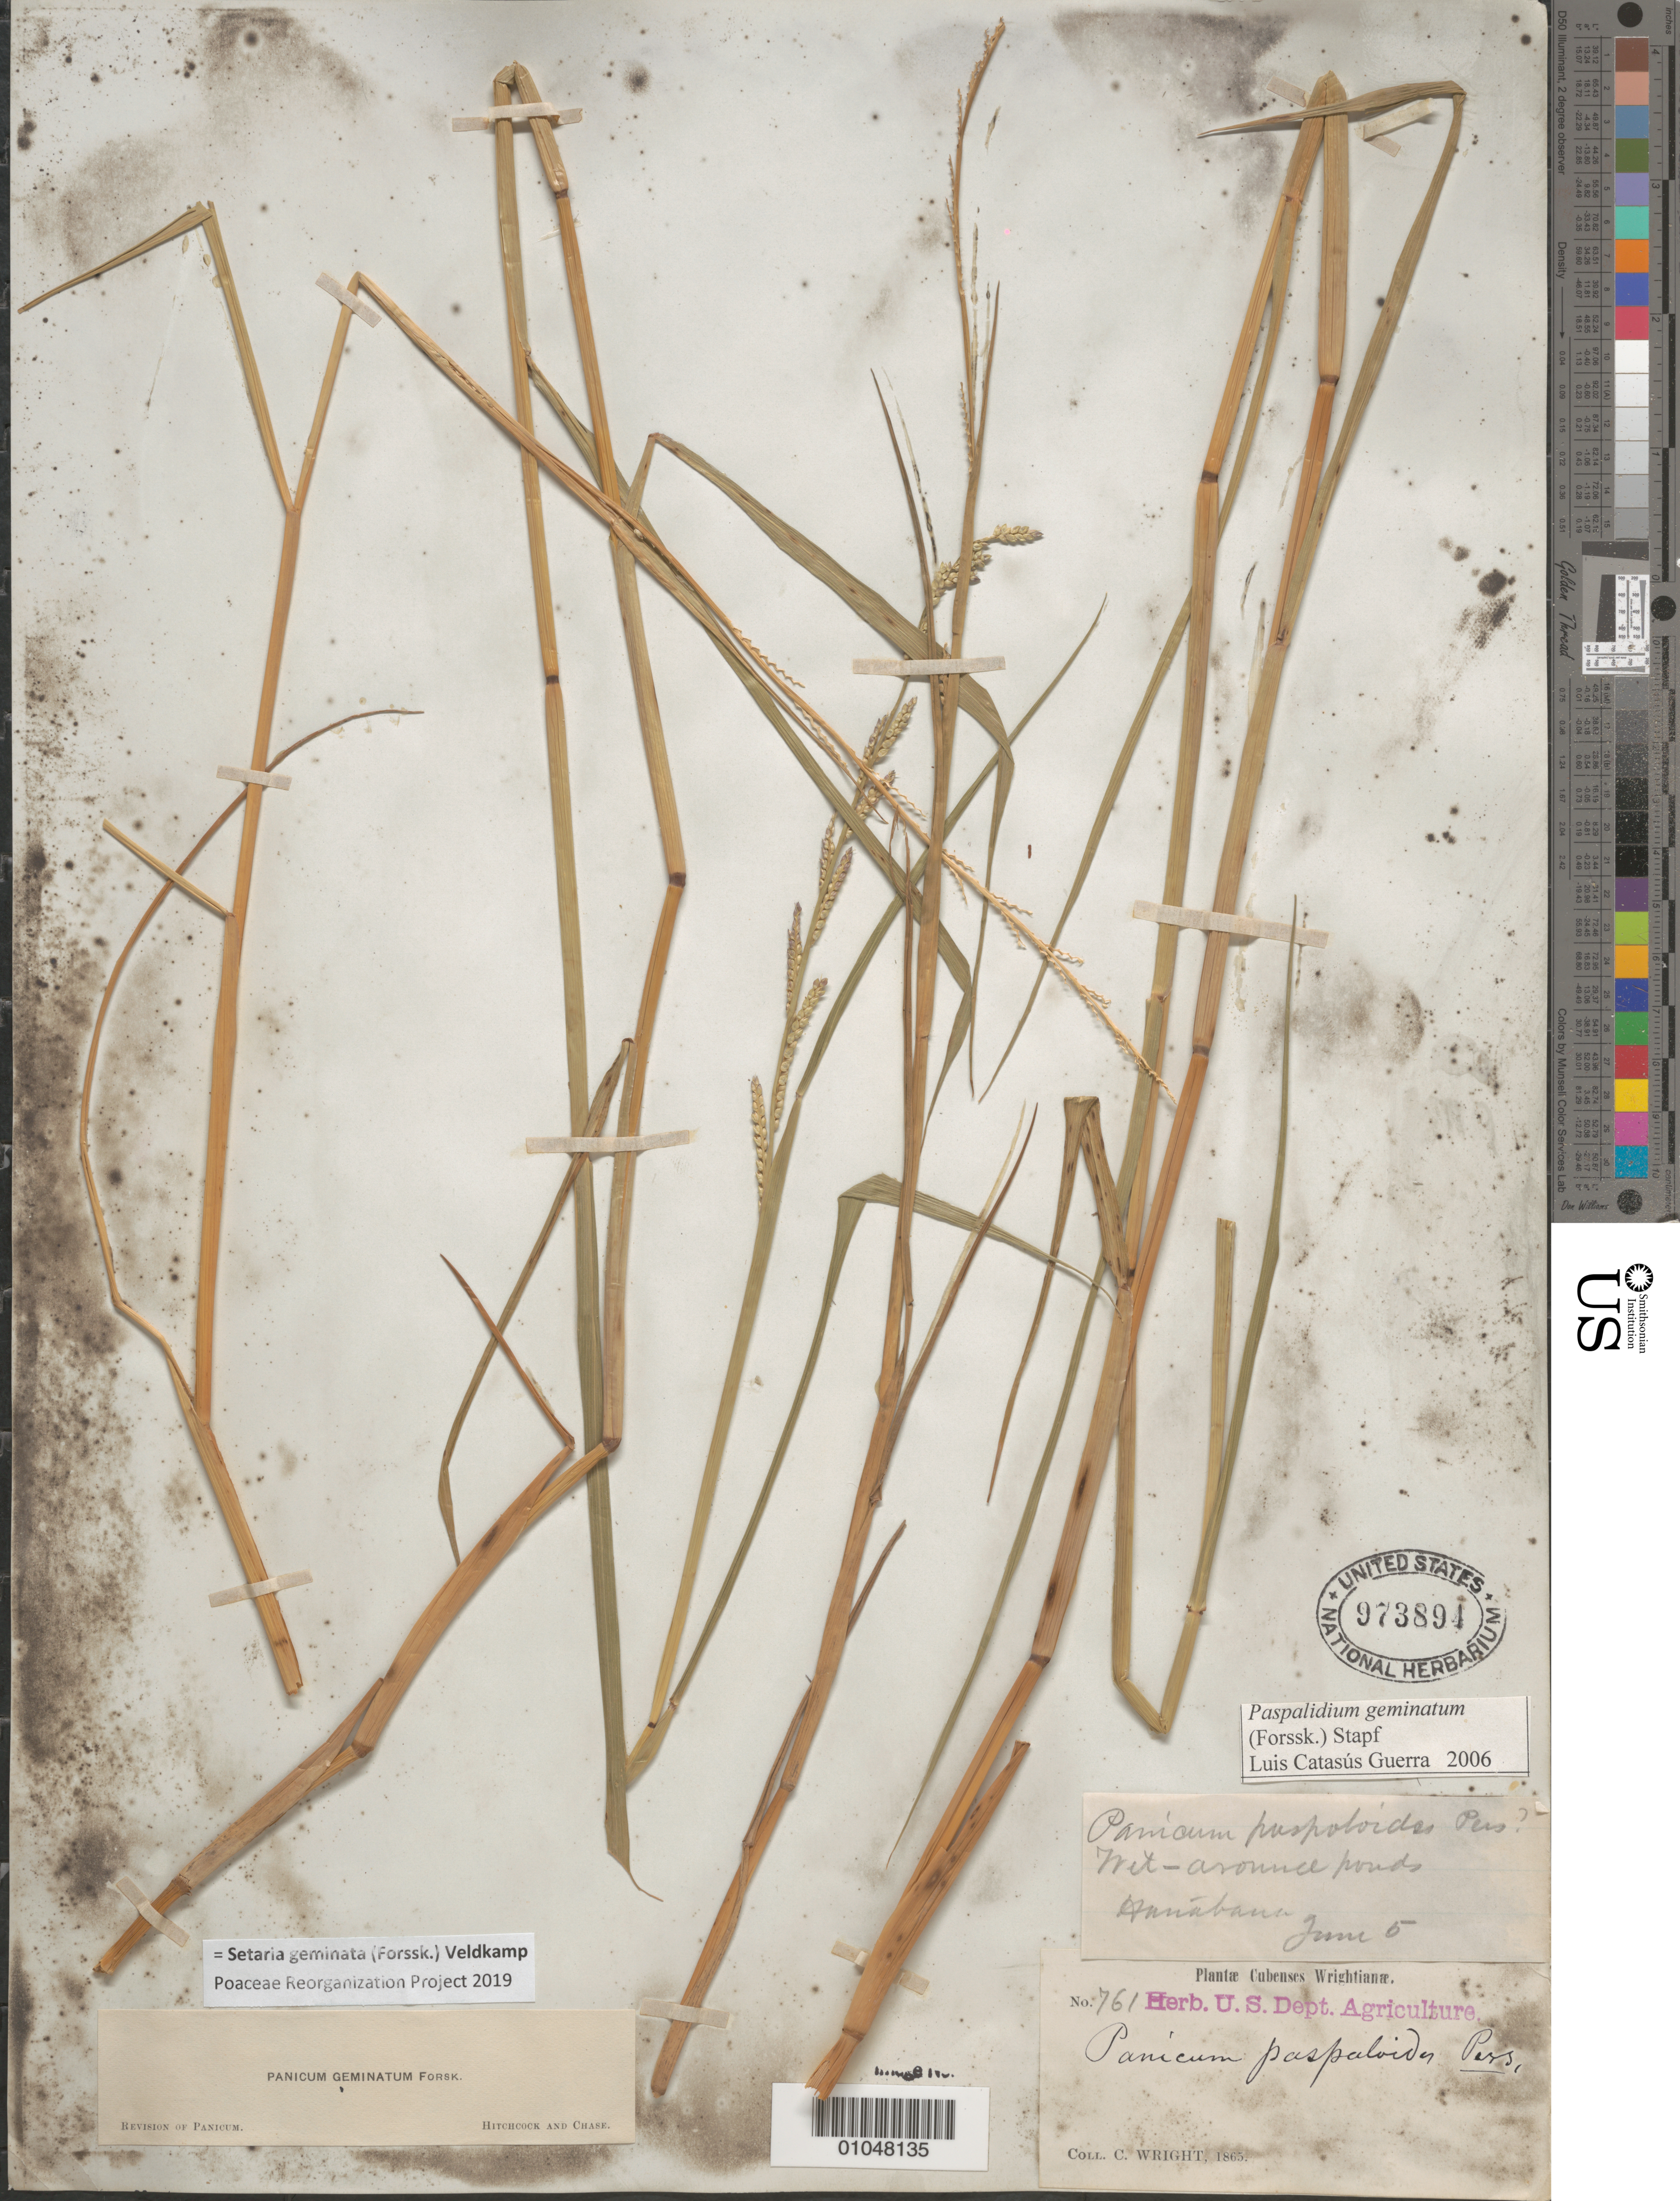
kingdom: Plantae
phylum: Tracheophyta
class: Liliopsida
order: Poales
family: Poaceae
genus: Panicum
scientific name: Panicum geminatum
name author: Forssk.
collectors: C. Wright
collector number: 761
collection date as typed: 05 Jun 1865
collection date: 1865-06-05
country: Cuba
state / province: Matanzas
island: Cuba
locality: Hanabana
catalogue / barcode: US 973891